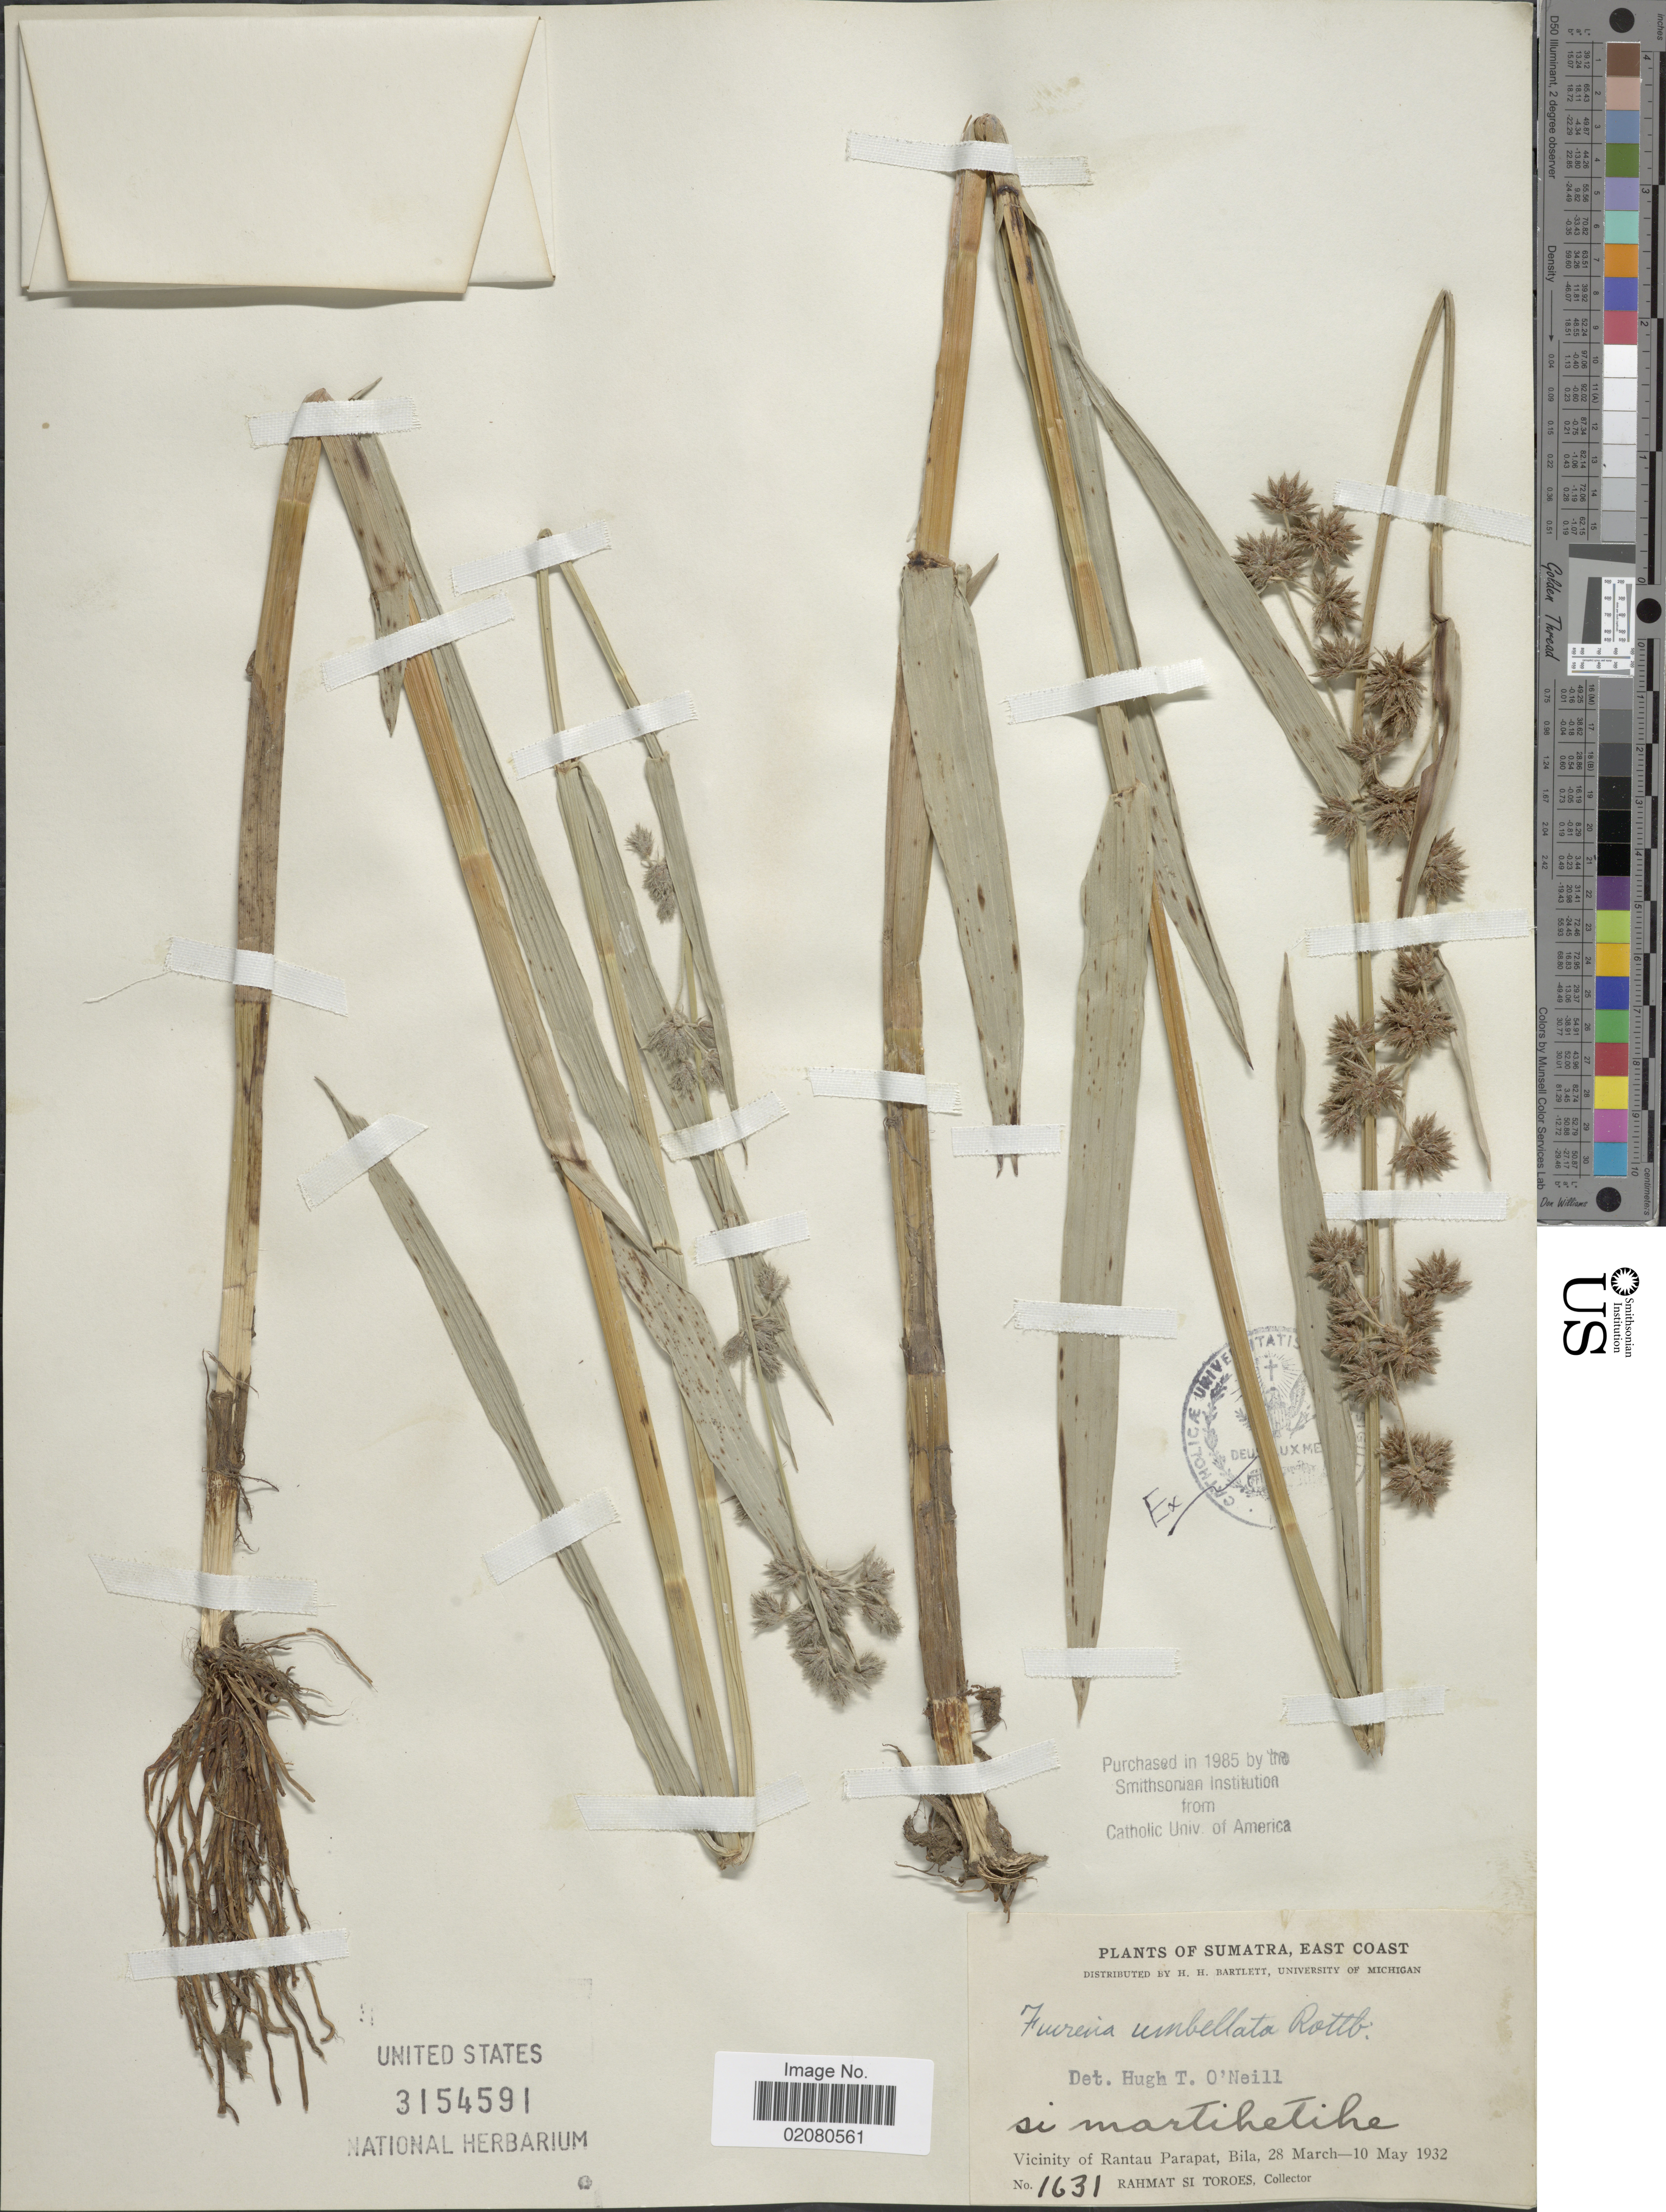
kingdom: Plantae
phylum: Tracheophyta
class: Liliopsida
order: Poales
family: Cyperaceae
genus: Fuirena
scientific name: Fuirena umbellata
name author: Rottb.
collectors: Rahmat Si Boeea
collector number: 1631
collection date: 1932-03-28/1932-05-10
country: Indonesia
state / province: Sumatra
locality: Sumatra, East Coast. Vicinity of Rantau Parapat, Bila.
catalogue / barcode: US 3154591